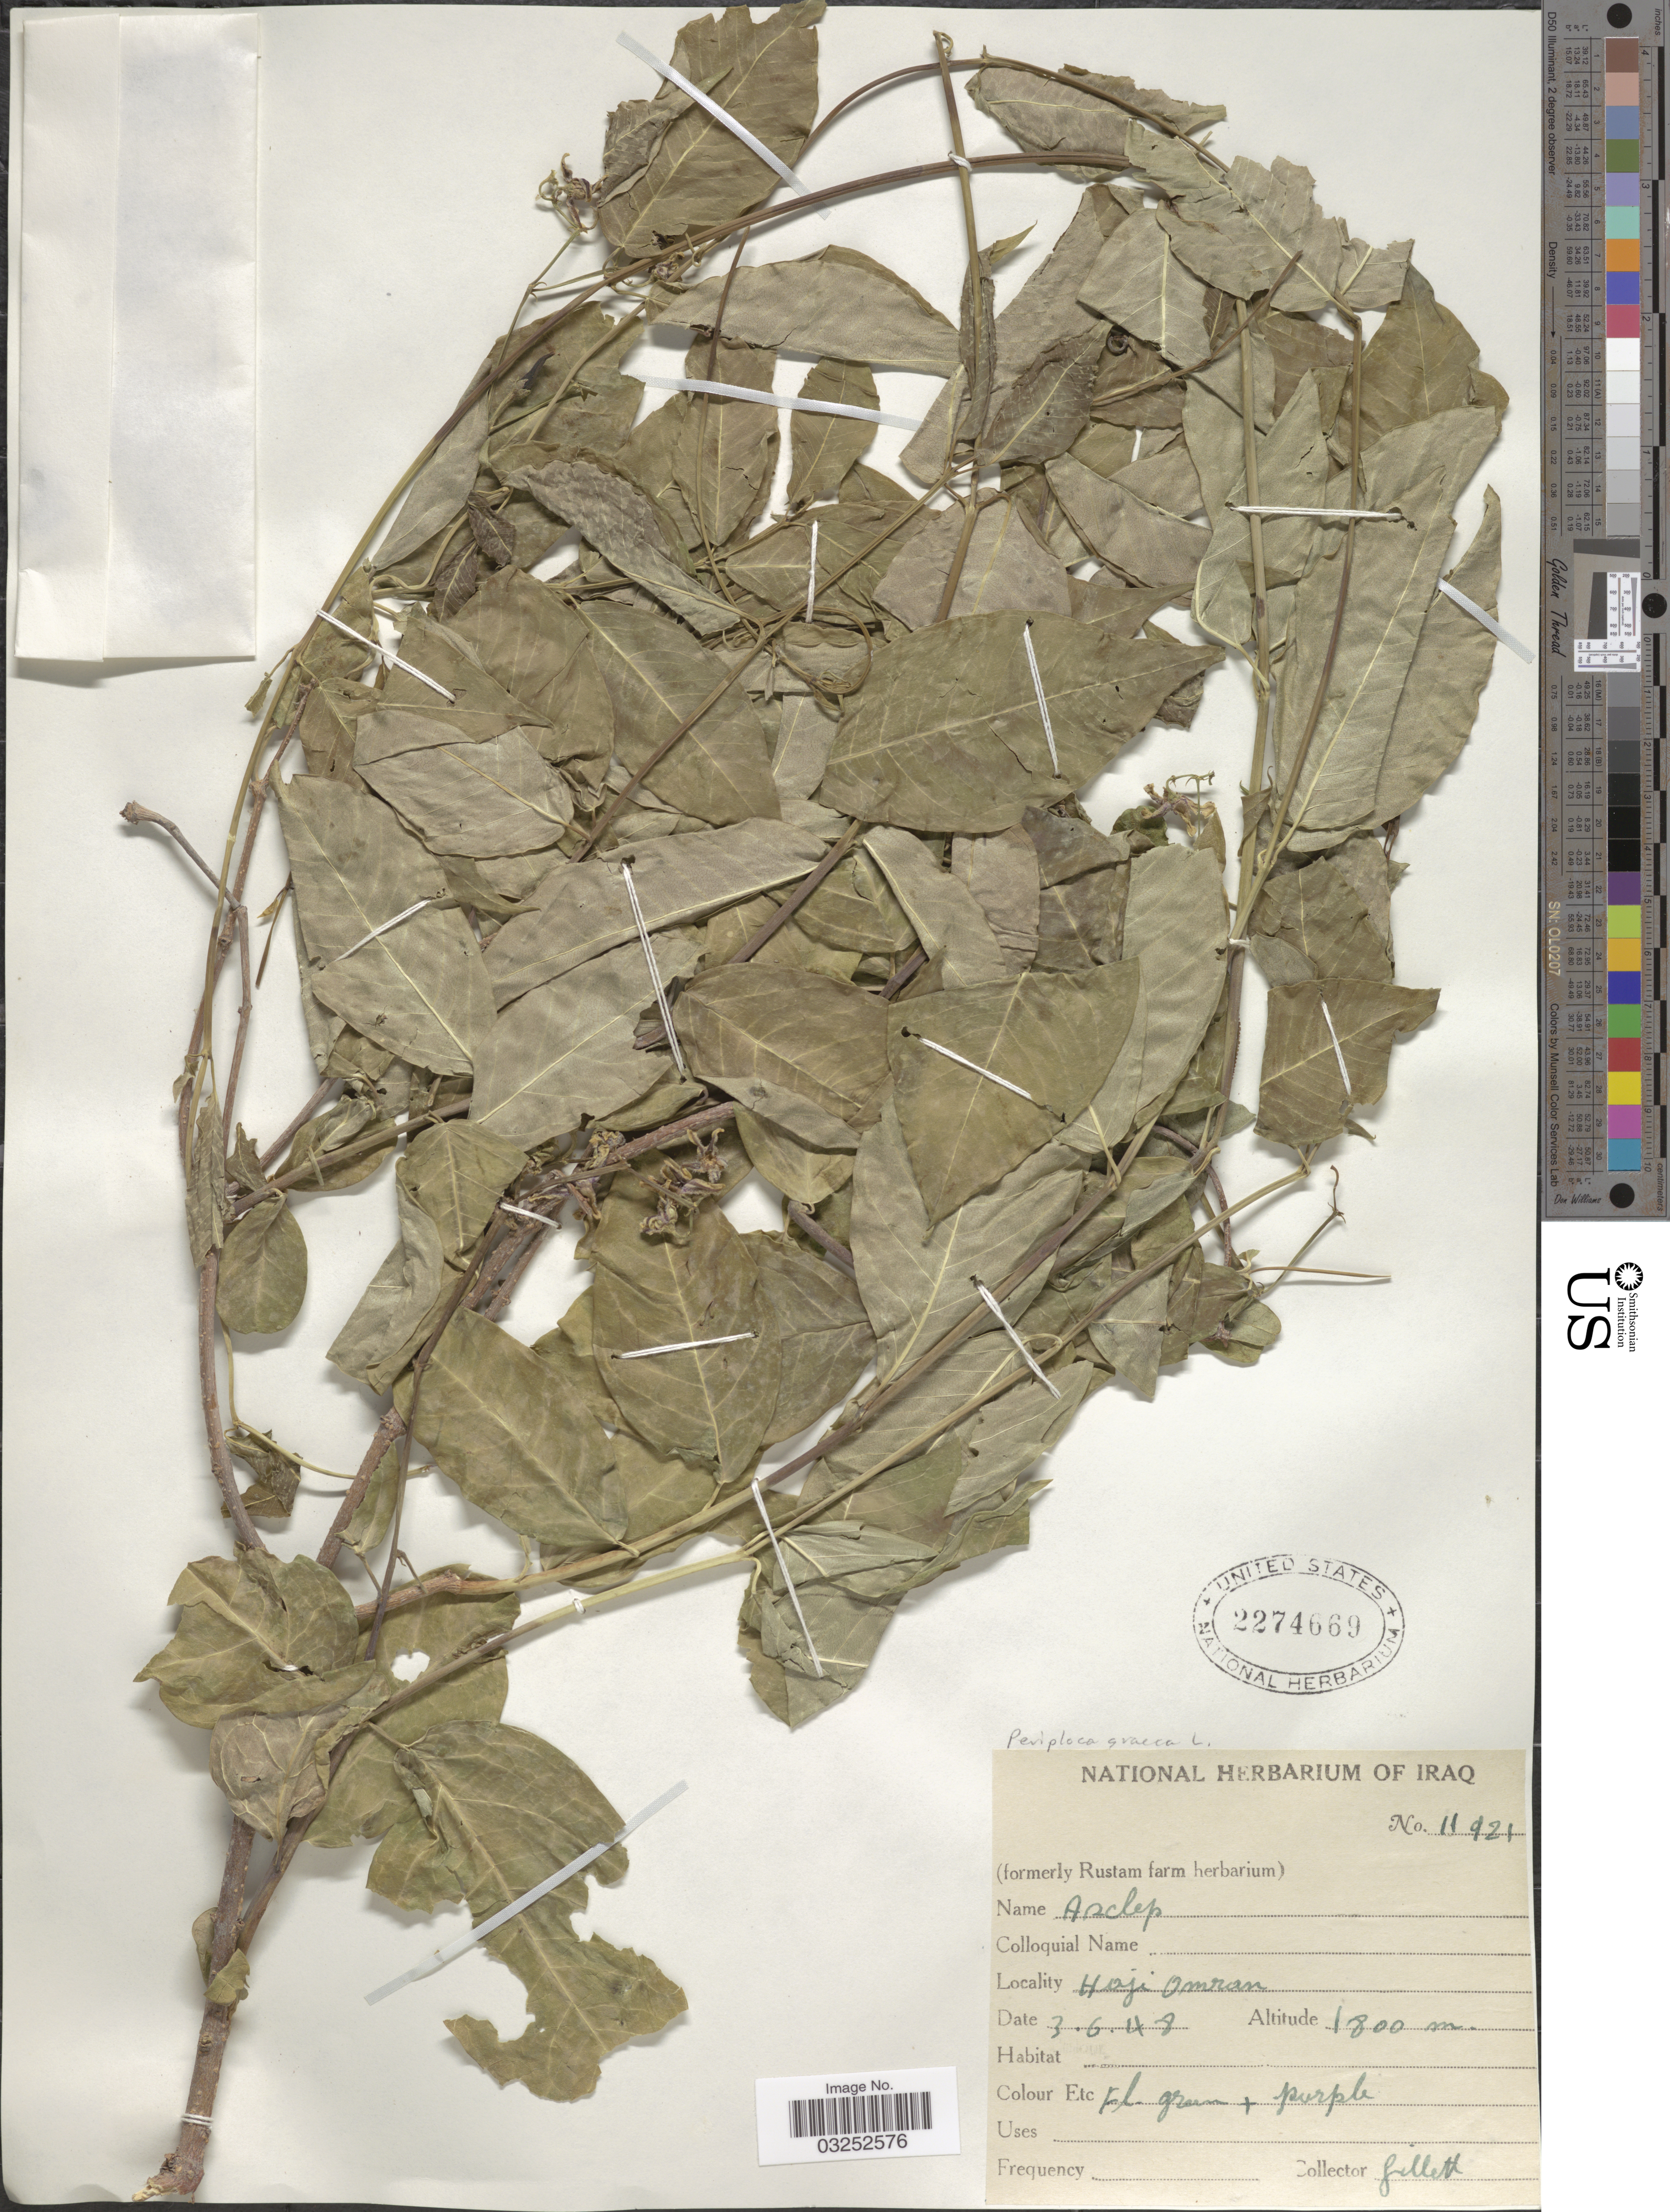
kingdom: Plantae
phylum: Tracheophyta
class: Magnoliopsida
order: Gentianales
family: Apocynaceae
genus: Periploca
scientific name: Periploca graeca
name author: L.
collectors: Gillett, --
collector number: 11921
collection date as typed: Transcribed d/m/y: 3/6/48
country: Iraq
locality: Haji Omran.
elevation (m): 1800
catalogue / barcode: US 2274669